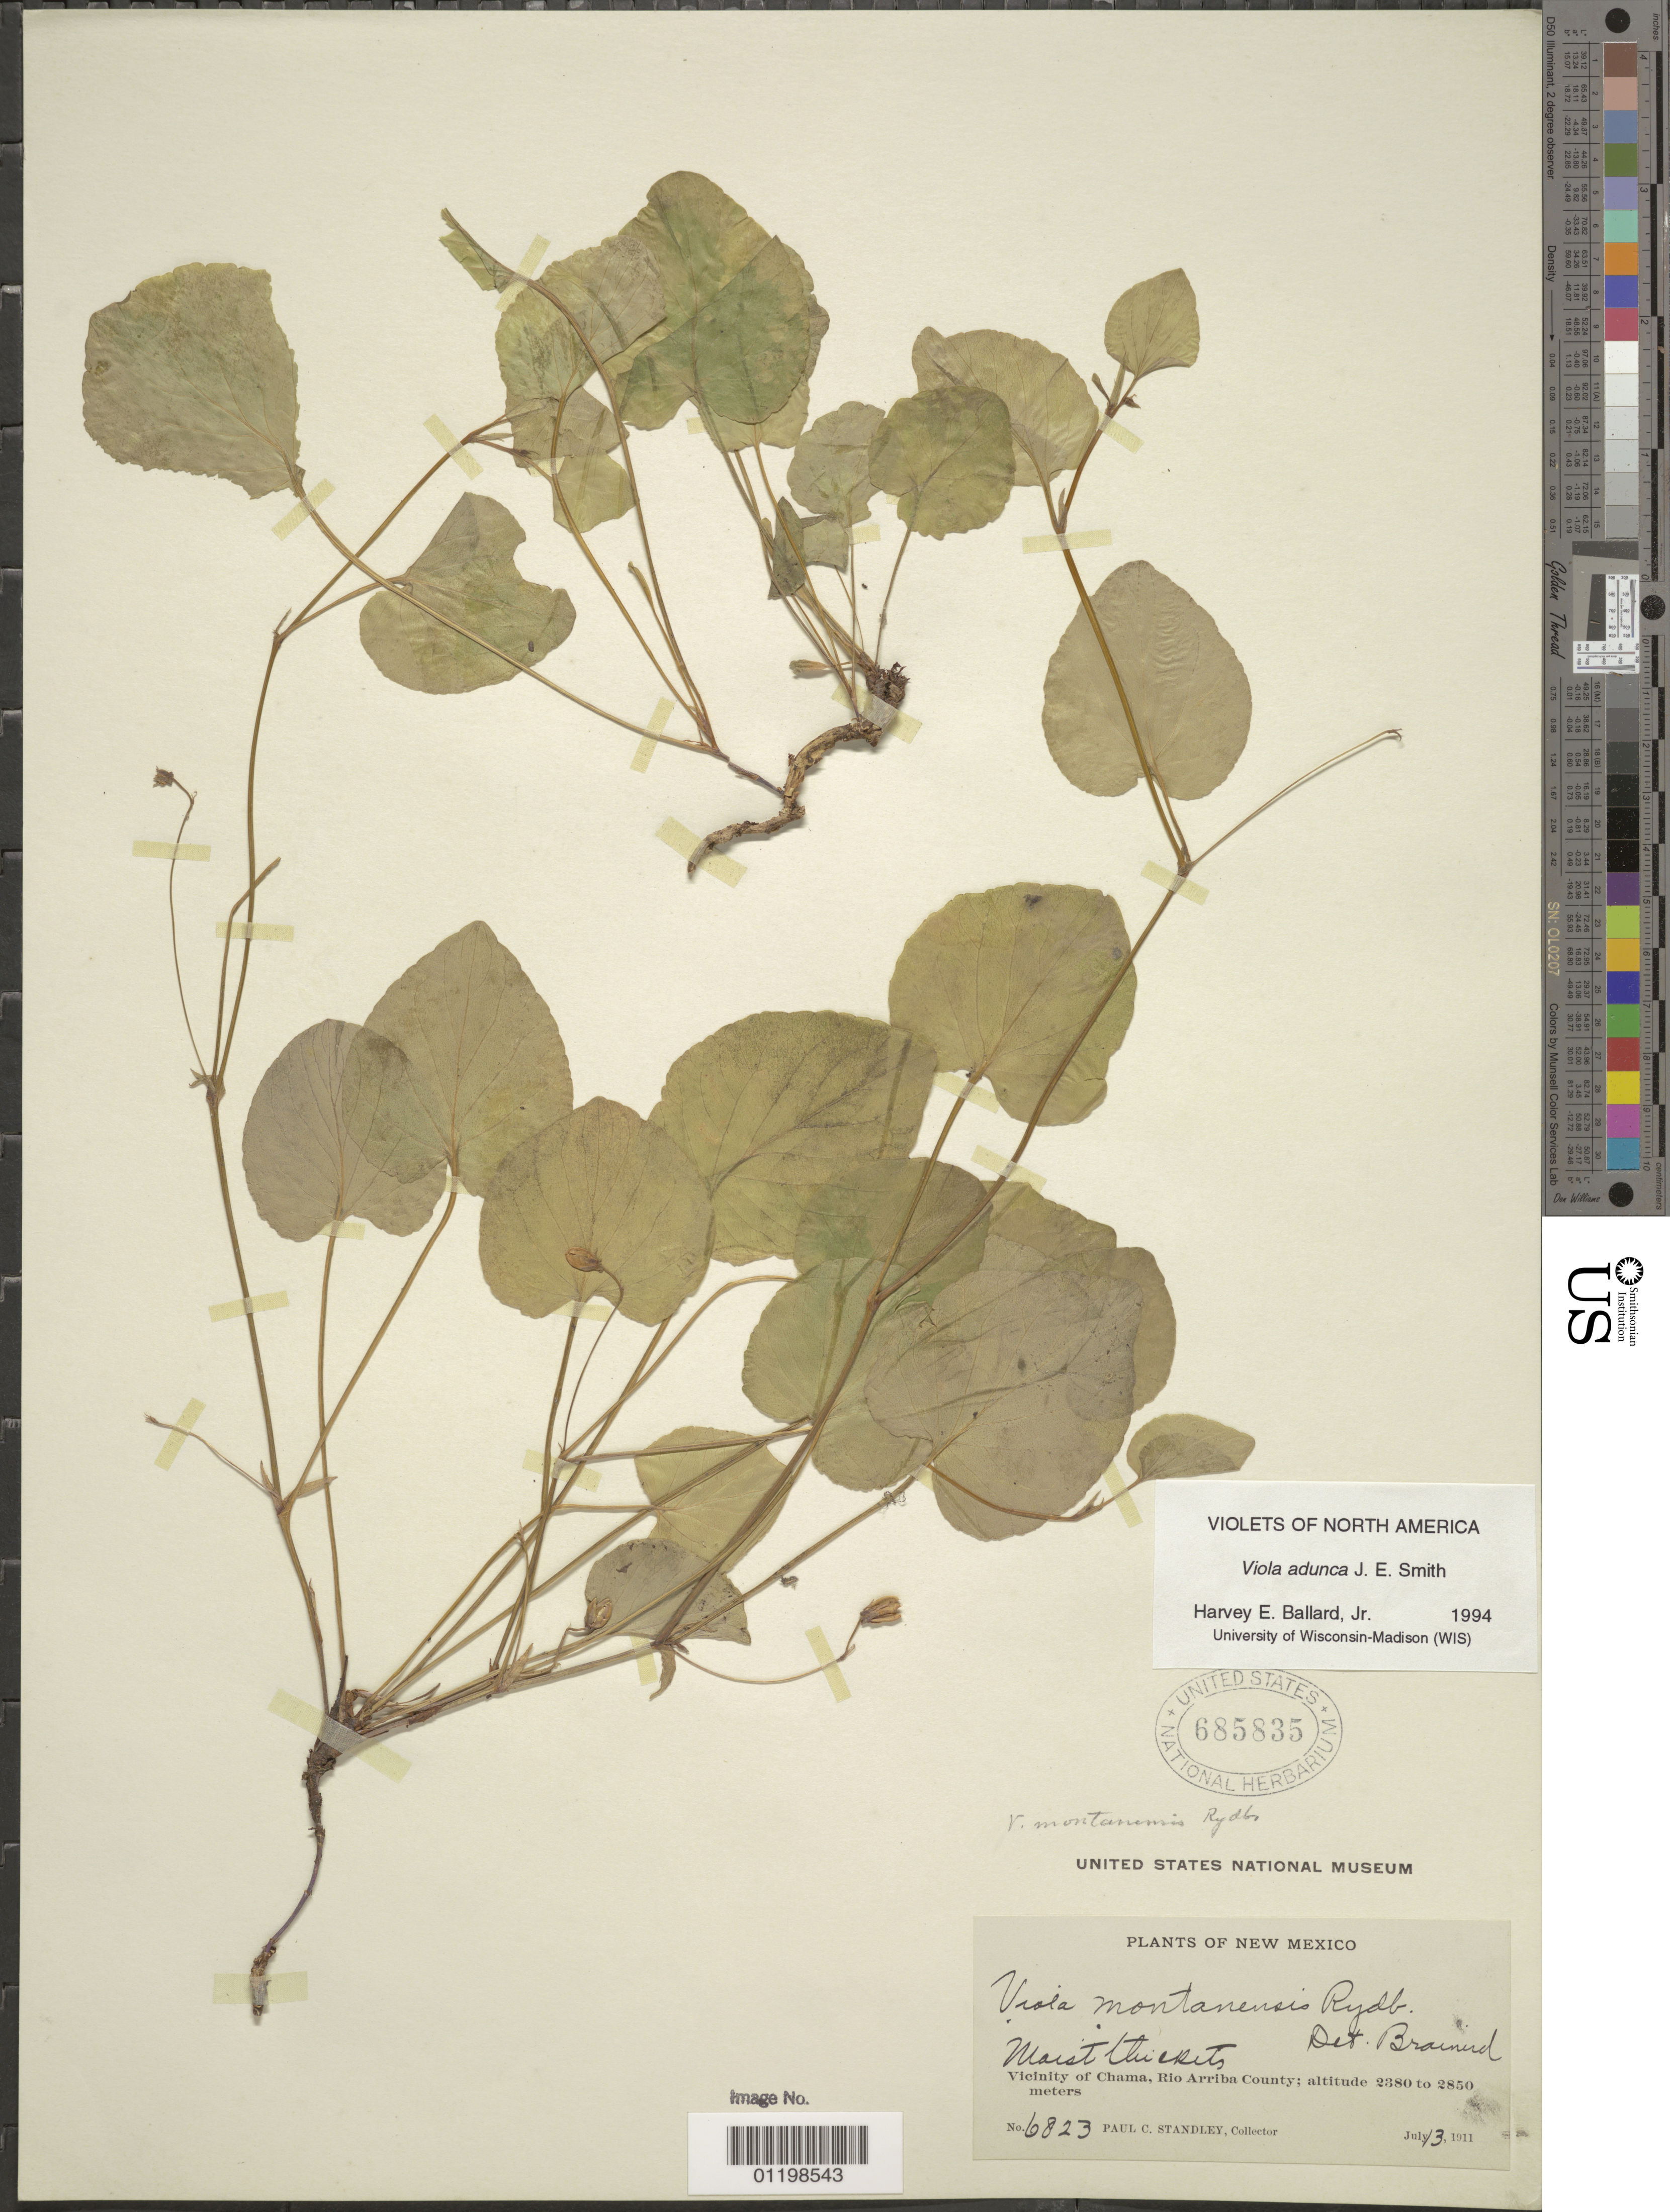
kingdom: Plantae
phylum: Tracheophyta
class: Magnoliopsida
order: Malpighiales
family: Violaceae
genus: Viola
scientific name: Viola adunca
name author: Sm.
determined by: Ballard, Harvey E.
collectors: P. C. Standley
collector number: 6823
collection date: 1911-07-13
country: United States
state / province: New Mexico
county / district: Rio Arriba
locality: Vicinity of Chama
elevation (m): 2380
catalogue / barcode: US 685835